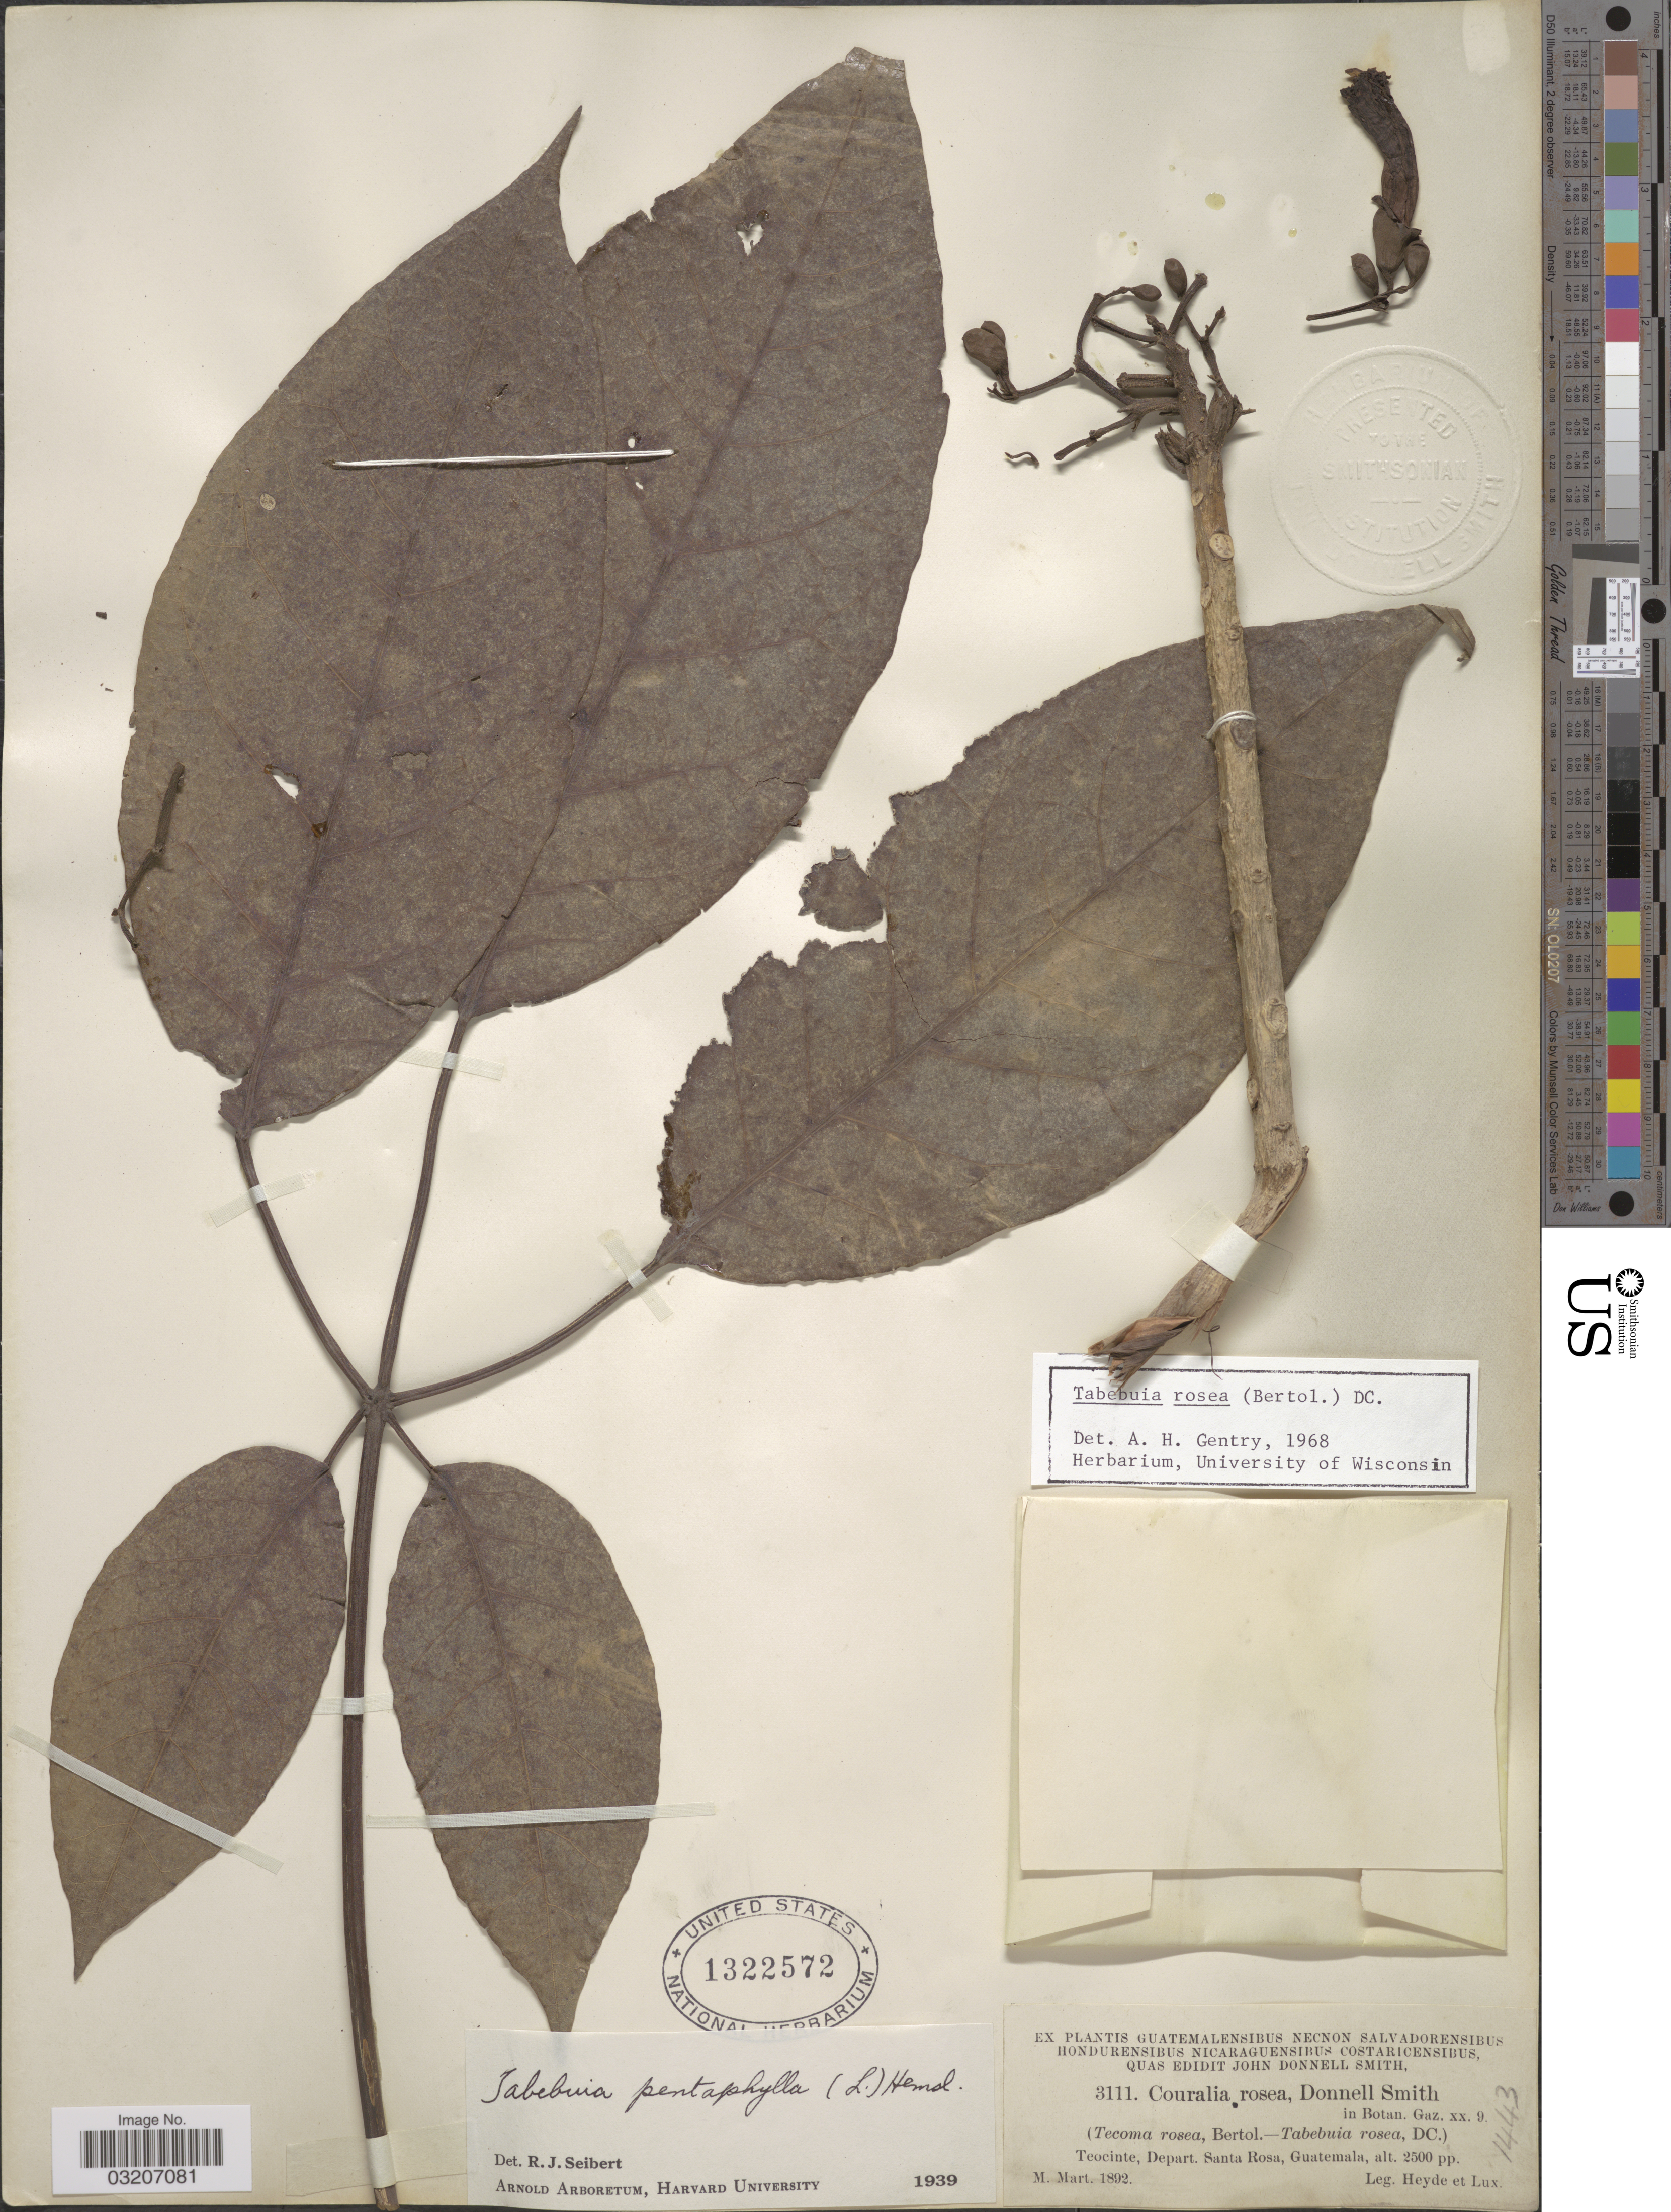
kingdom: Plantae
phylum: Tracheophyta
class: Magnoliopsida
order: Lamiales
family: Bignoniaceae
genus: Tabebuia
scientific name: Tabebuia rosea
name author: (Bertol.) DC.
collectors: Heyde & Lux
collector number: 3111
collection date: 1892-03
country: Guatemala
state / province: Santa Rosa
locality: Teocinte, Depart. Santa Rosa.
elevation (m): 762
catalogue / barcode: US 1322572